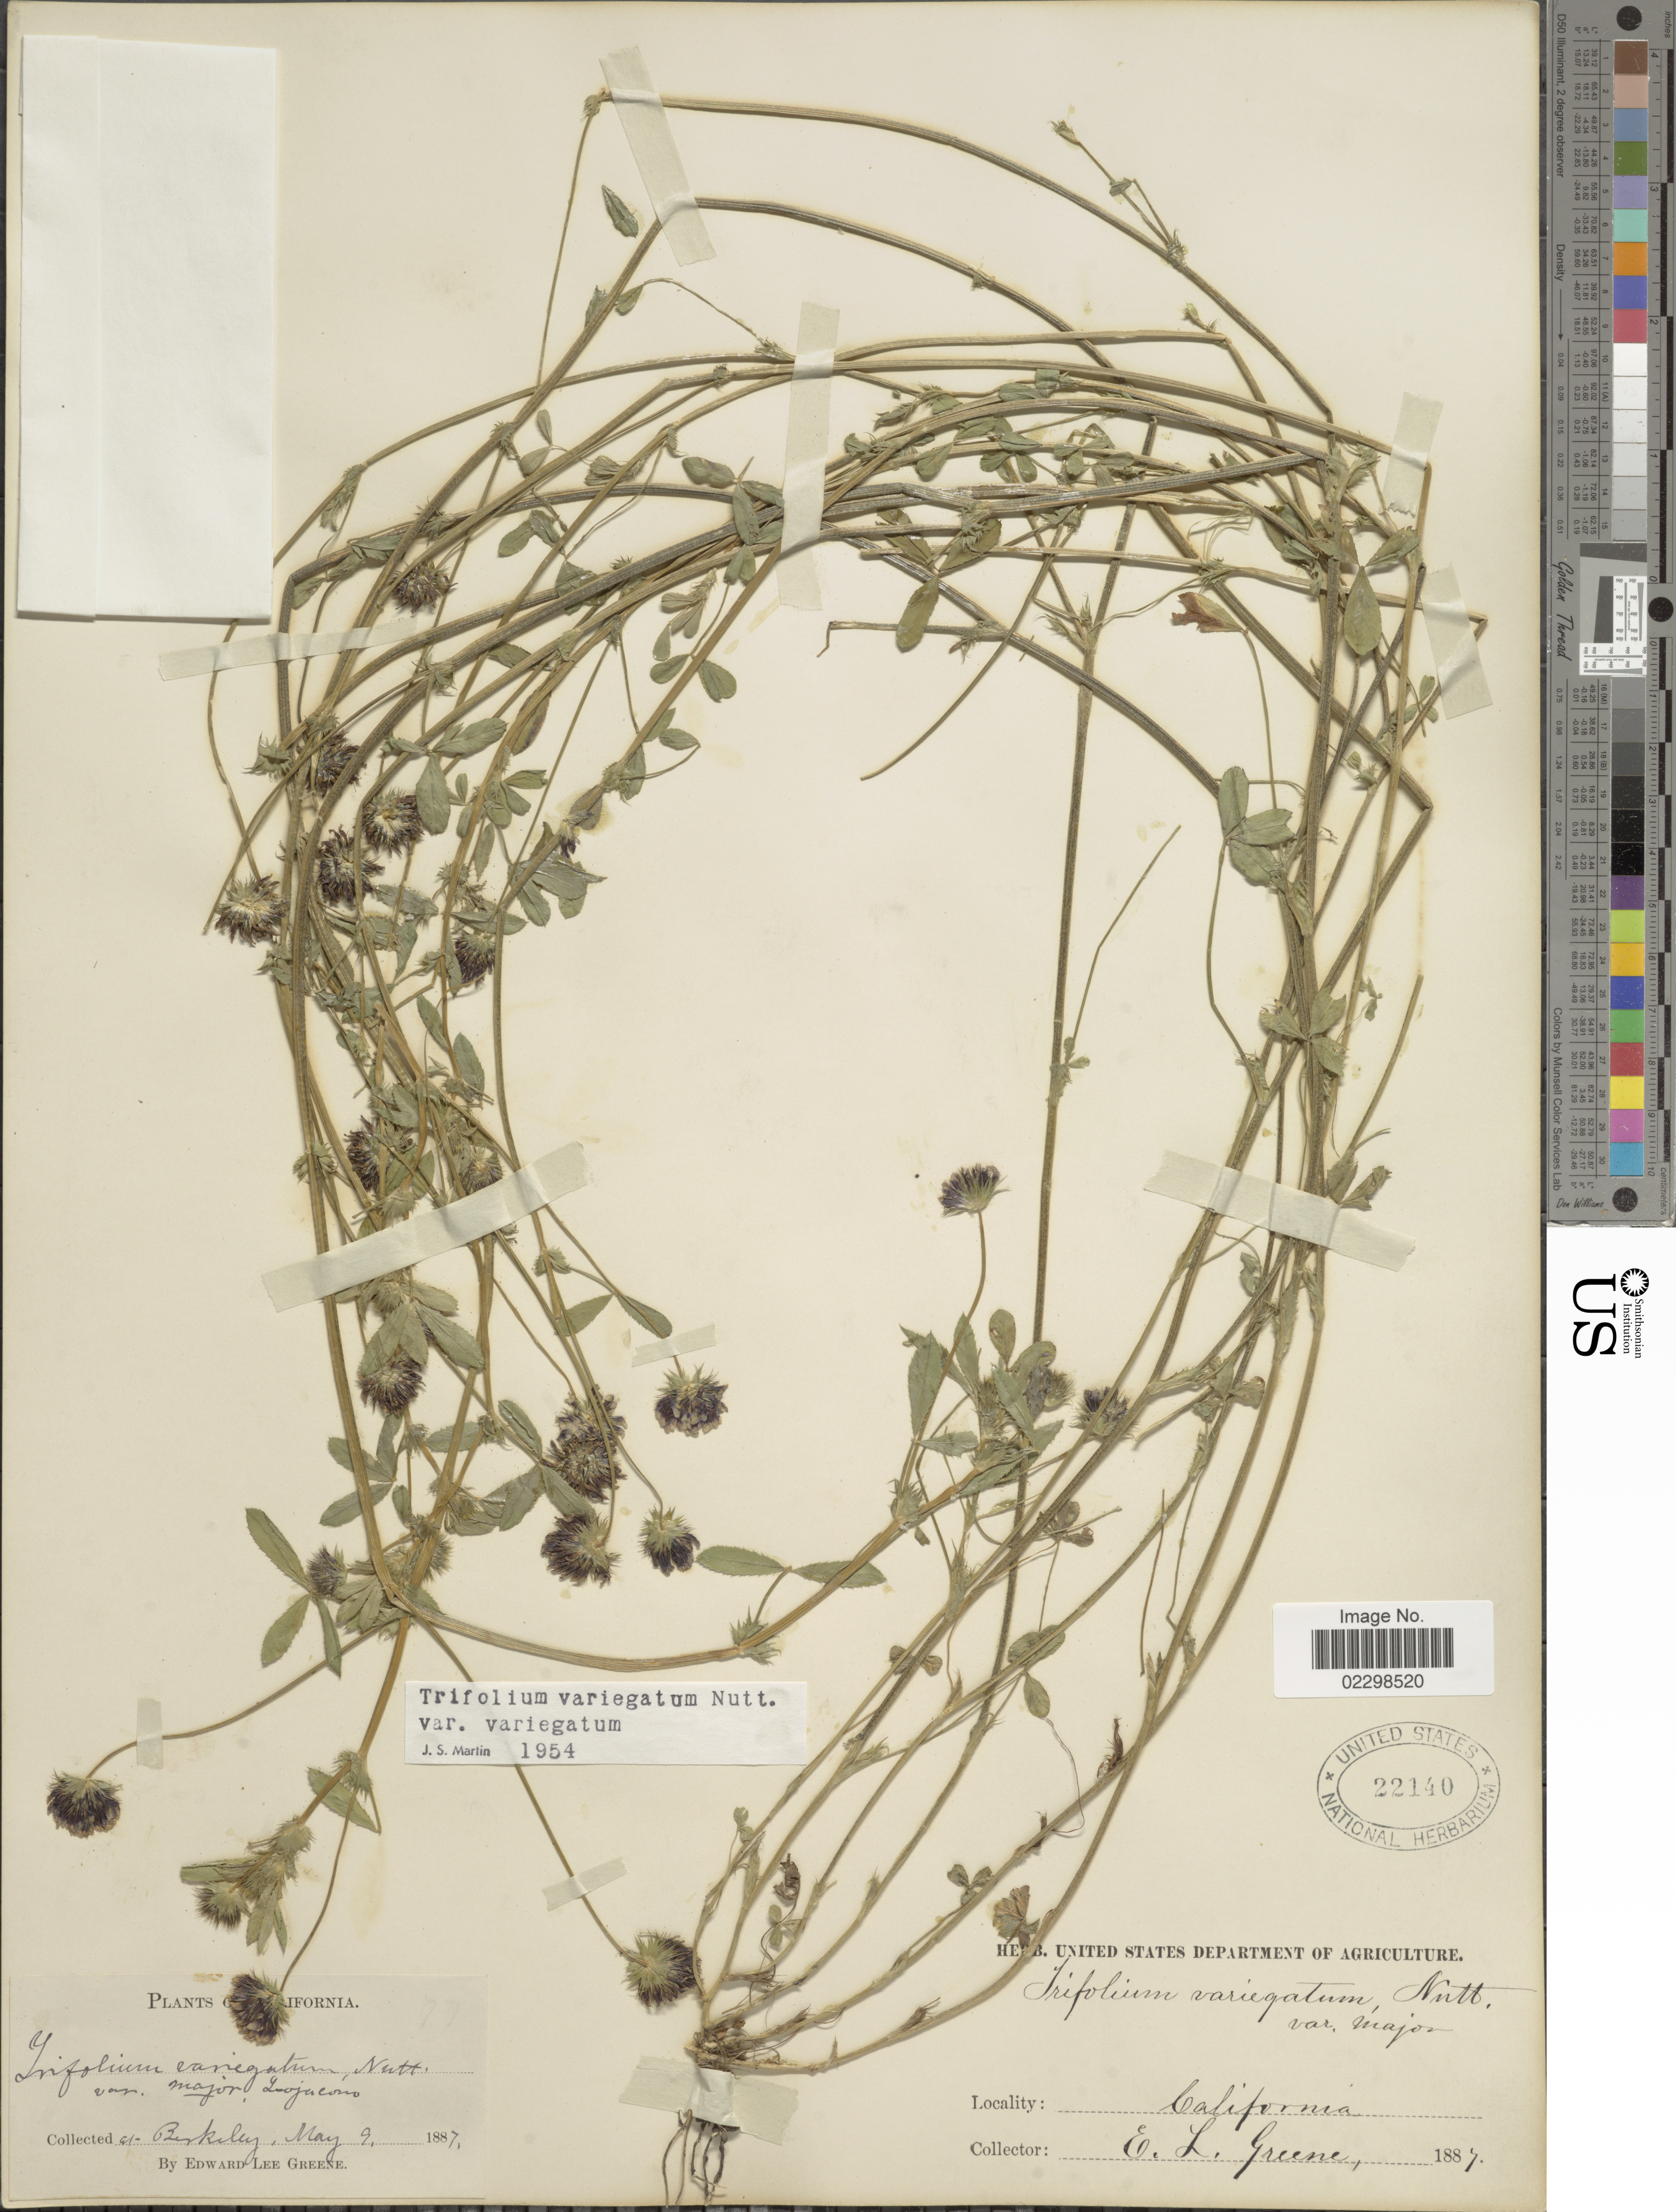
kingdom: Plantae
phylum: Tracheophyta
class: Magnoliopsida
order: Fabales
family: Fabaceae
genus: Trifolium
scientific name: Trifolium variegatum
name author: Nutt.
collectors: E. L. Greene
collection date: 1887-05-09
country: United States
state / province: California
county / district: Alameda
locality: Berkeley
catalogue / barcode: US 22140